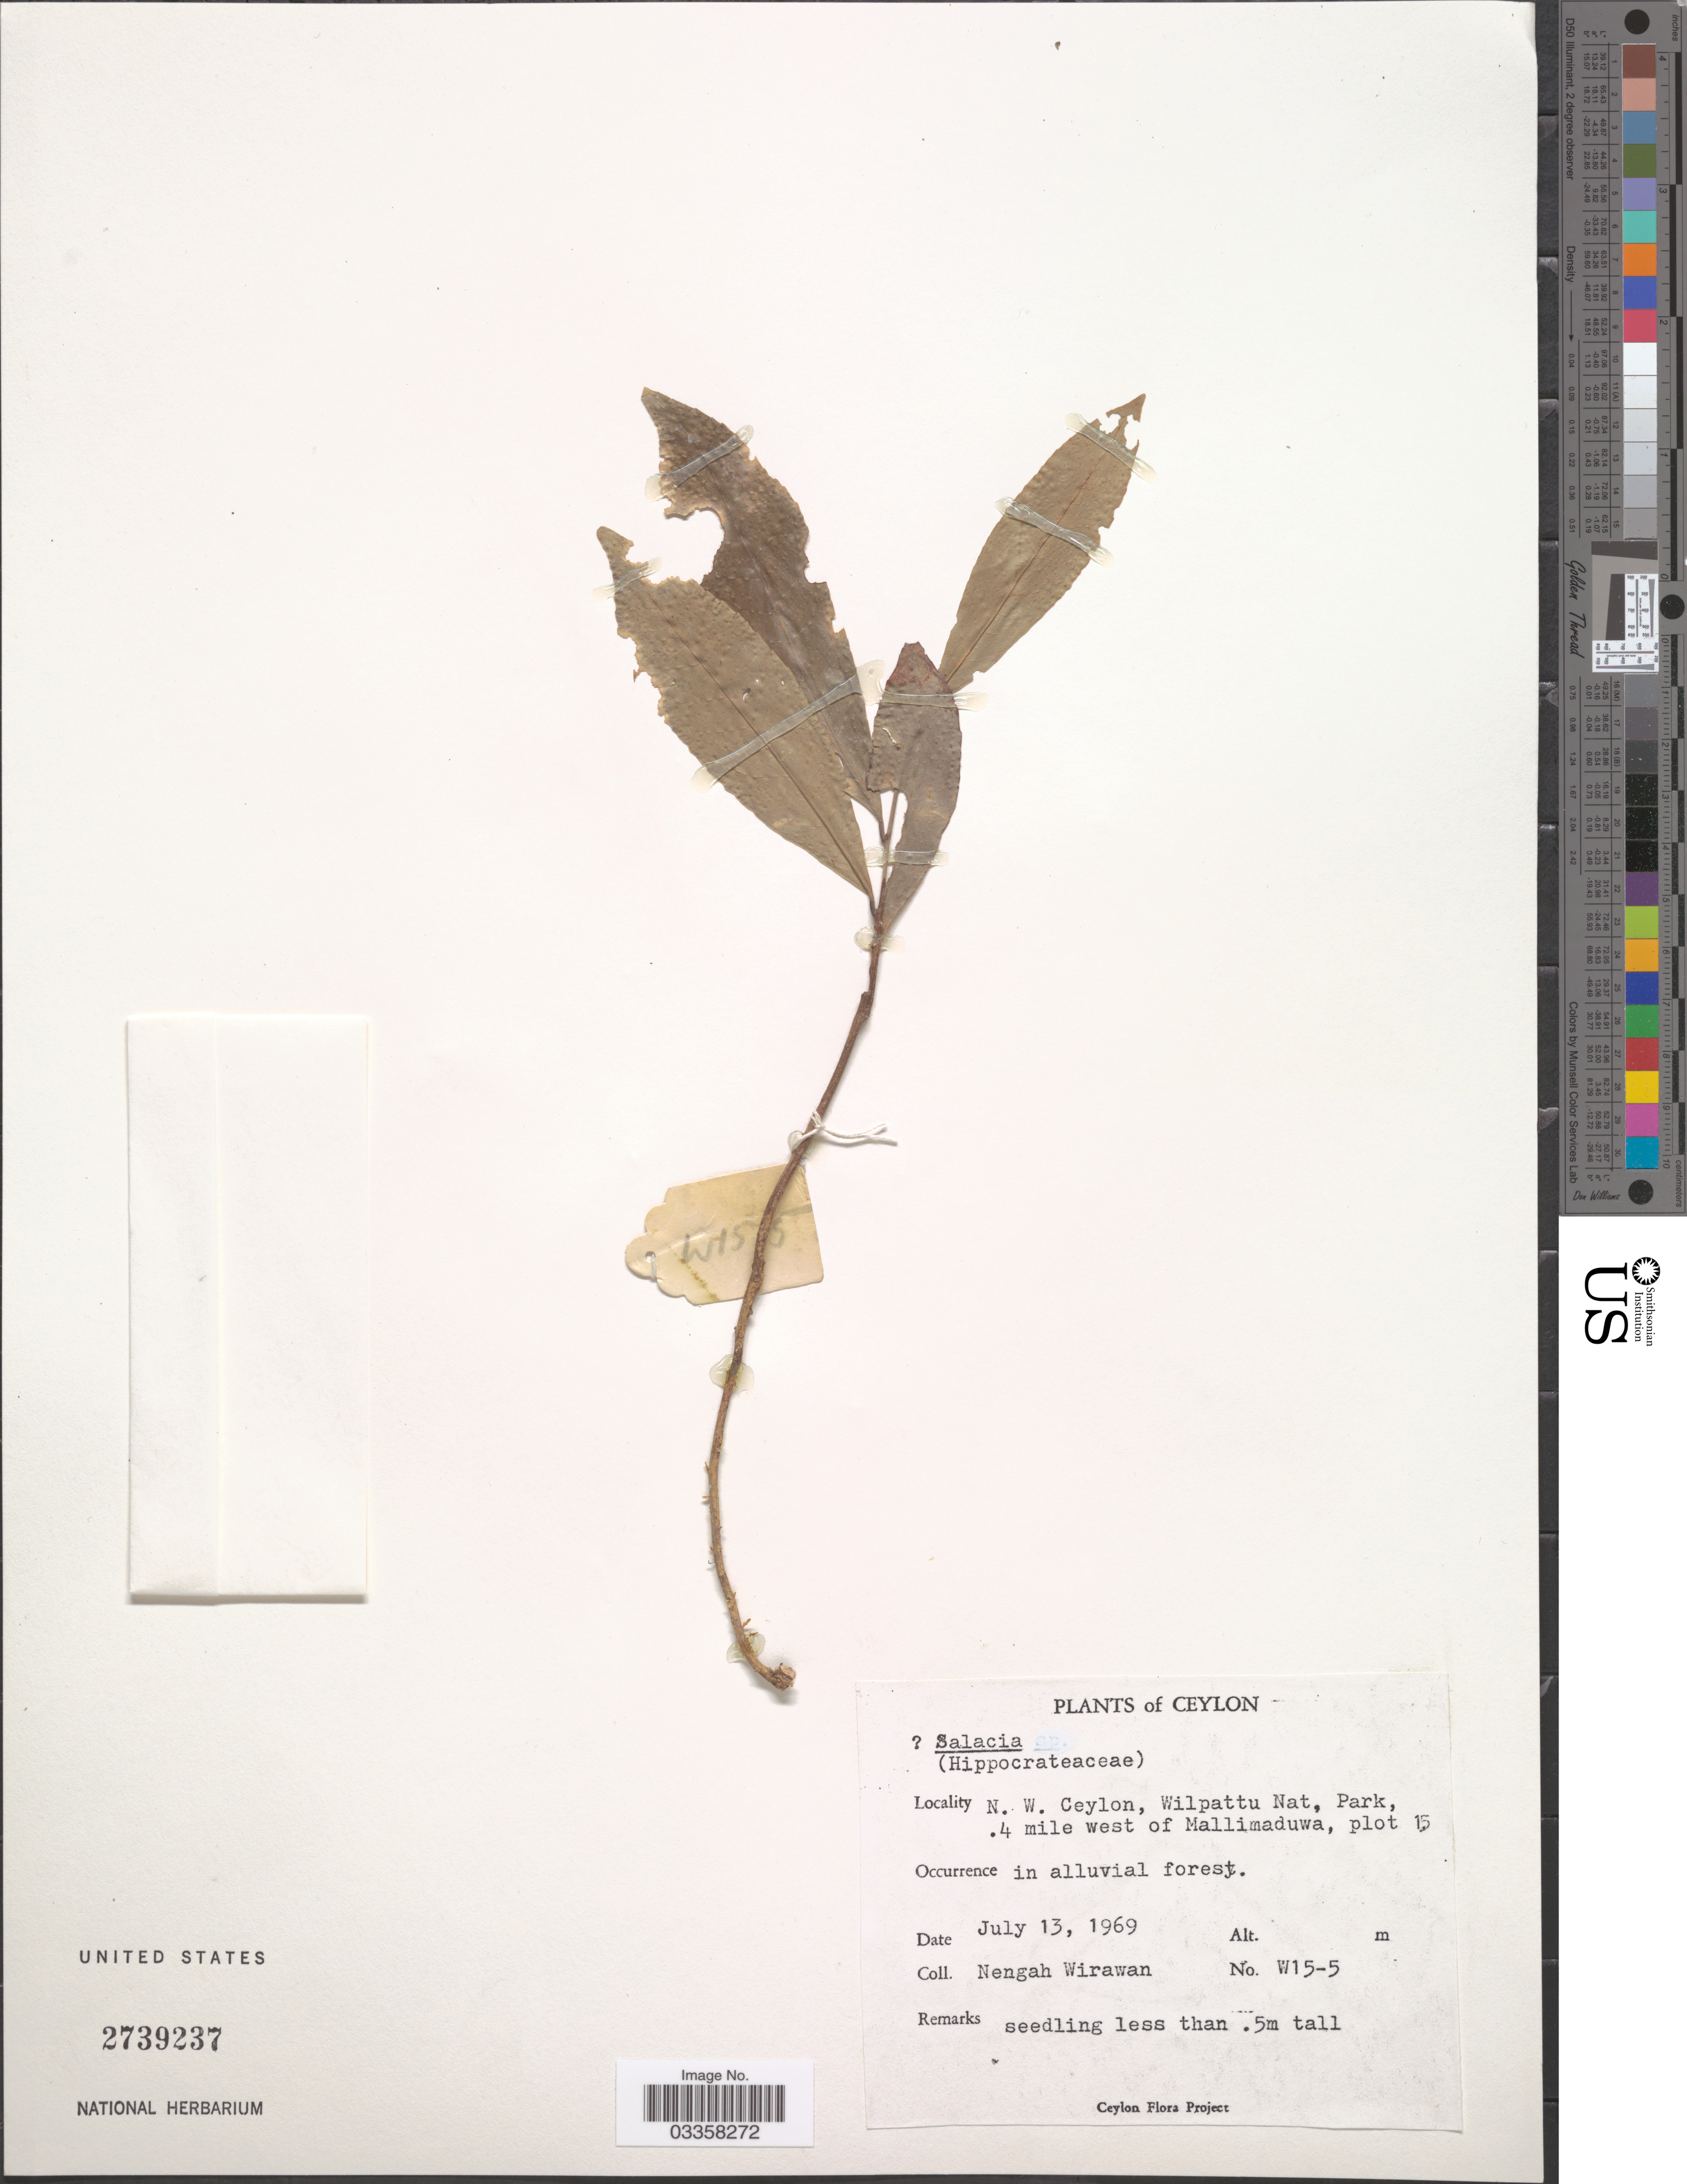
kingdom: Plantae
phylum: Tracheophyta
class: Magnoliopsida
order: Celastrales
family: Celastraceae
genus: Salacia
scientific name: Salacia sp.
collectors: N. Wirawan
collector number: W15-5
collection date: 1969-07-13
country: Sri Lanka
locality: Ceylon. N. W. Ceylon, Wilpattu Nat. Park, .4 mile west of Mallimaduwa, plot 15.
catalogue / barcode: US 2739237